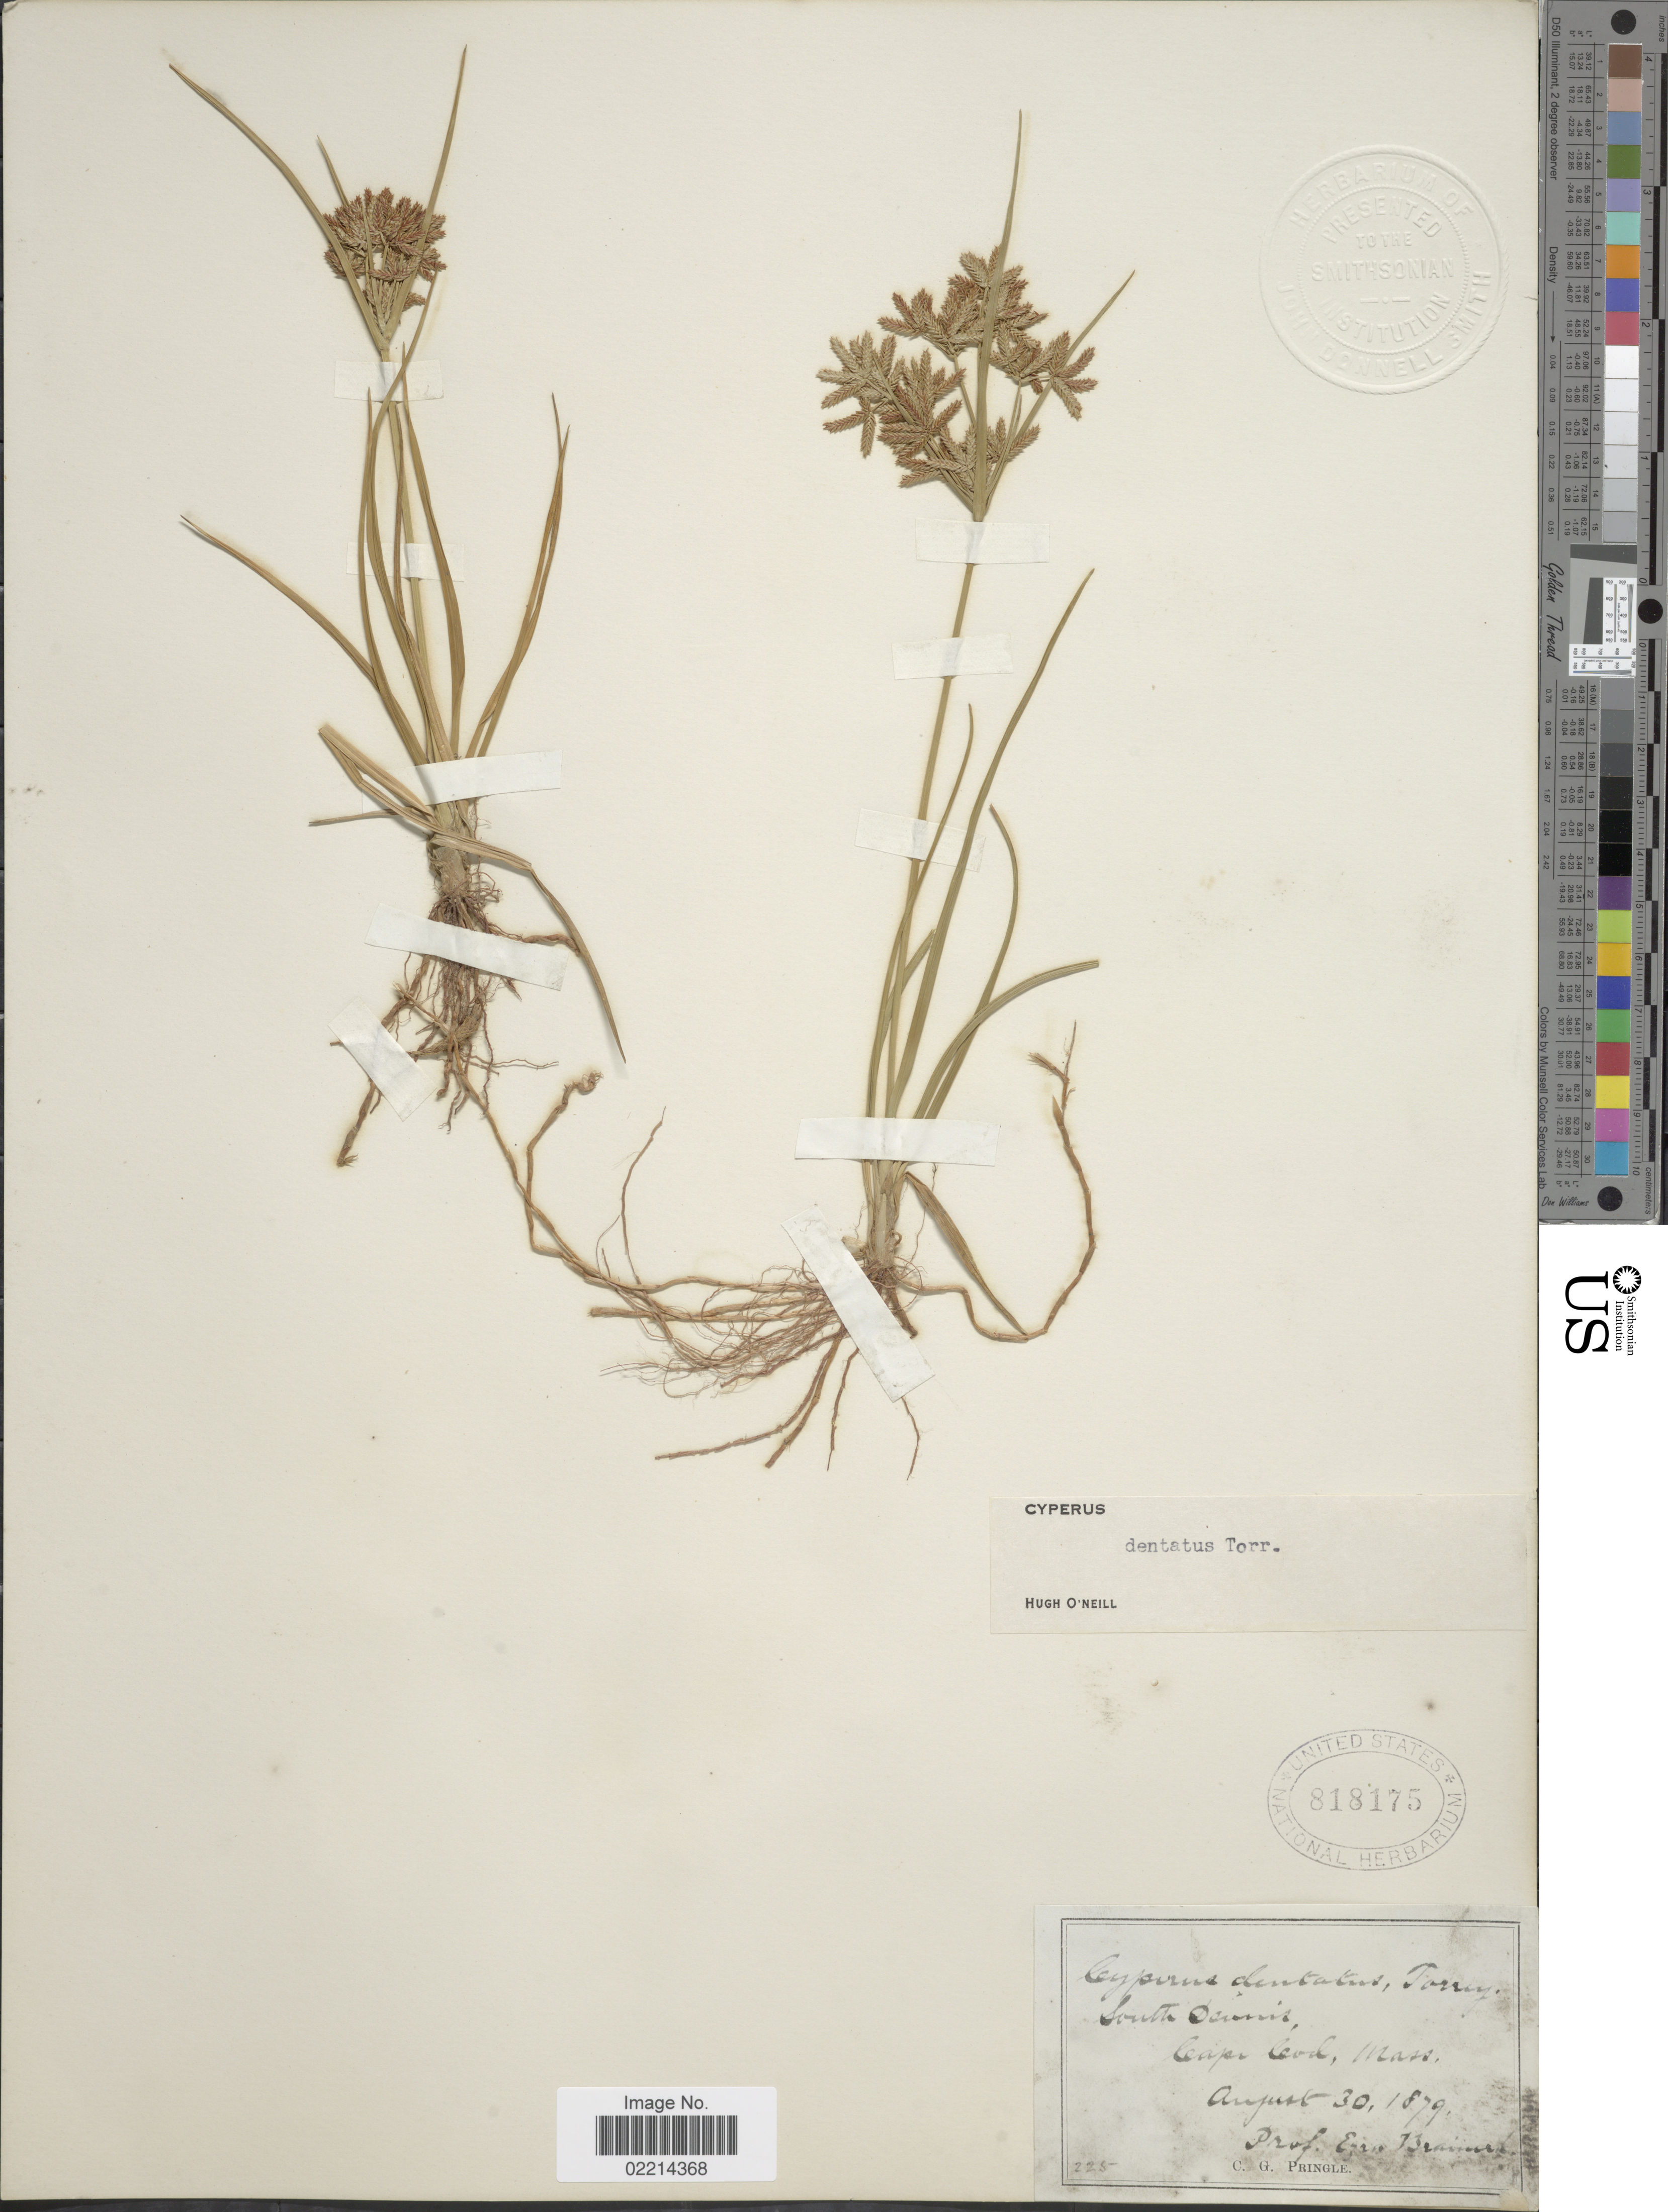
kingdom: Plantae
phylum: Tracheophyta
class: Liliopsida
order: Poales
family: Cyperaceae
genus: Cyperus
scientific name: Cyperus dentatus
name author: Torr.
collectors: E. Brainerd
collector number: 225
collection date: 1879-08-30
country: United States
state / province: Massachusetts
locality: South Dennis, Cape Cod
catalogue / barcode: US 818175